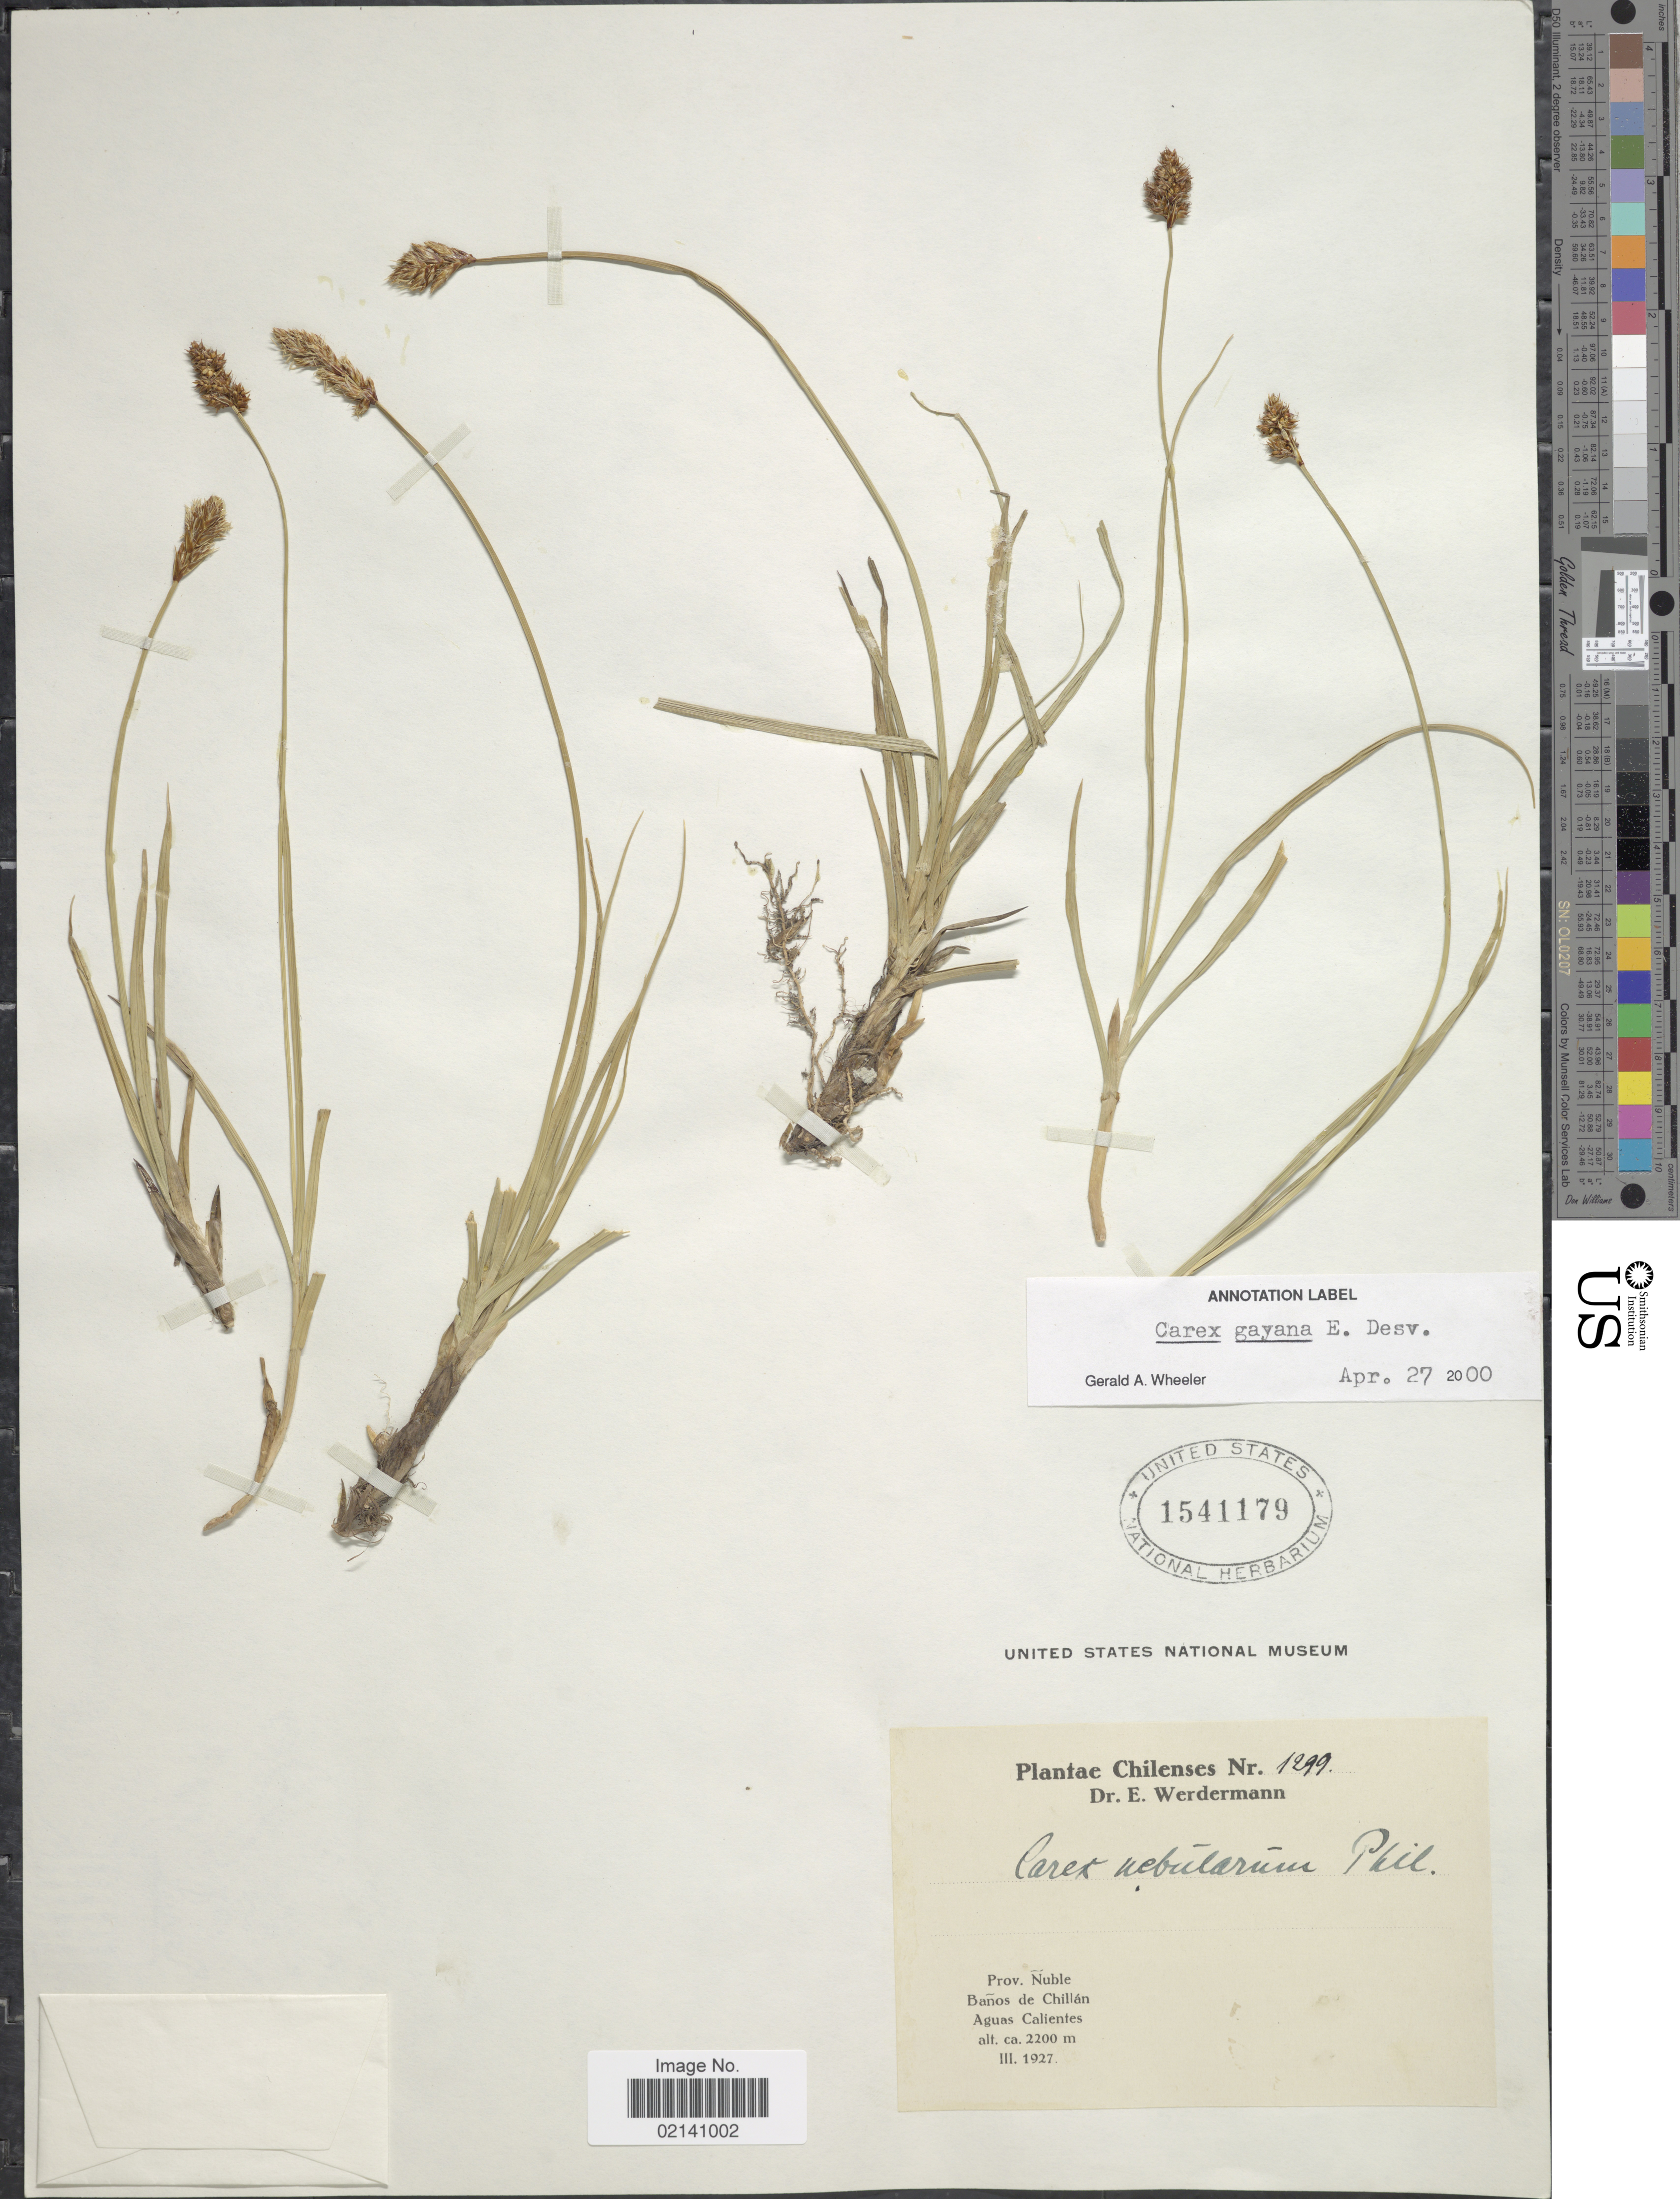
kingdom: Plantae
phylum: Tracheophyta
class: Liliopsida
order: Poales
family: Cyperaceae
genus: Carex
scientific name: Carex gayana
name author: Desv.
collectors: E. Werdermann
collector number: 1299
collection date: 1927-03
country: Chile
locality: Prov. Nubles, Banos de Chillan, Aguas Calientes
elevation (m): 2200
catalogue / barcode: US 1541179